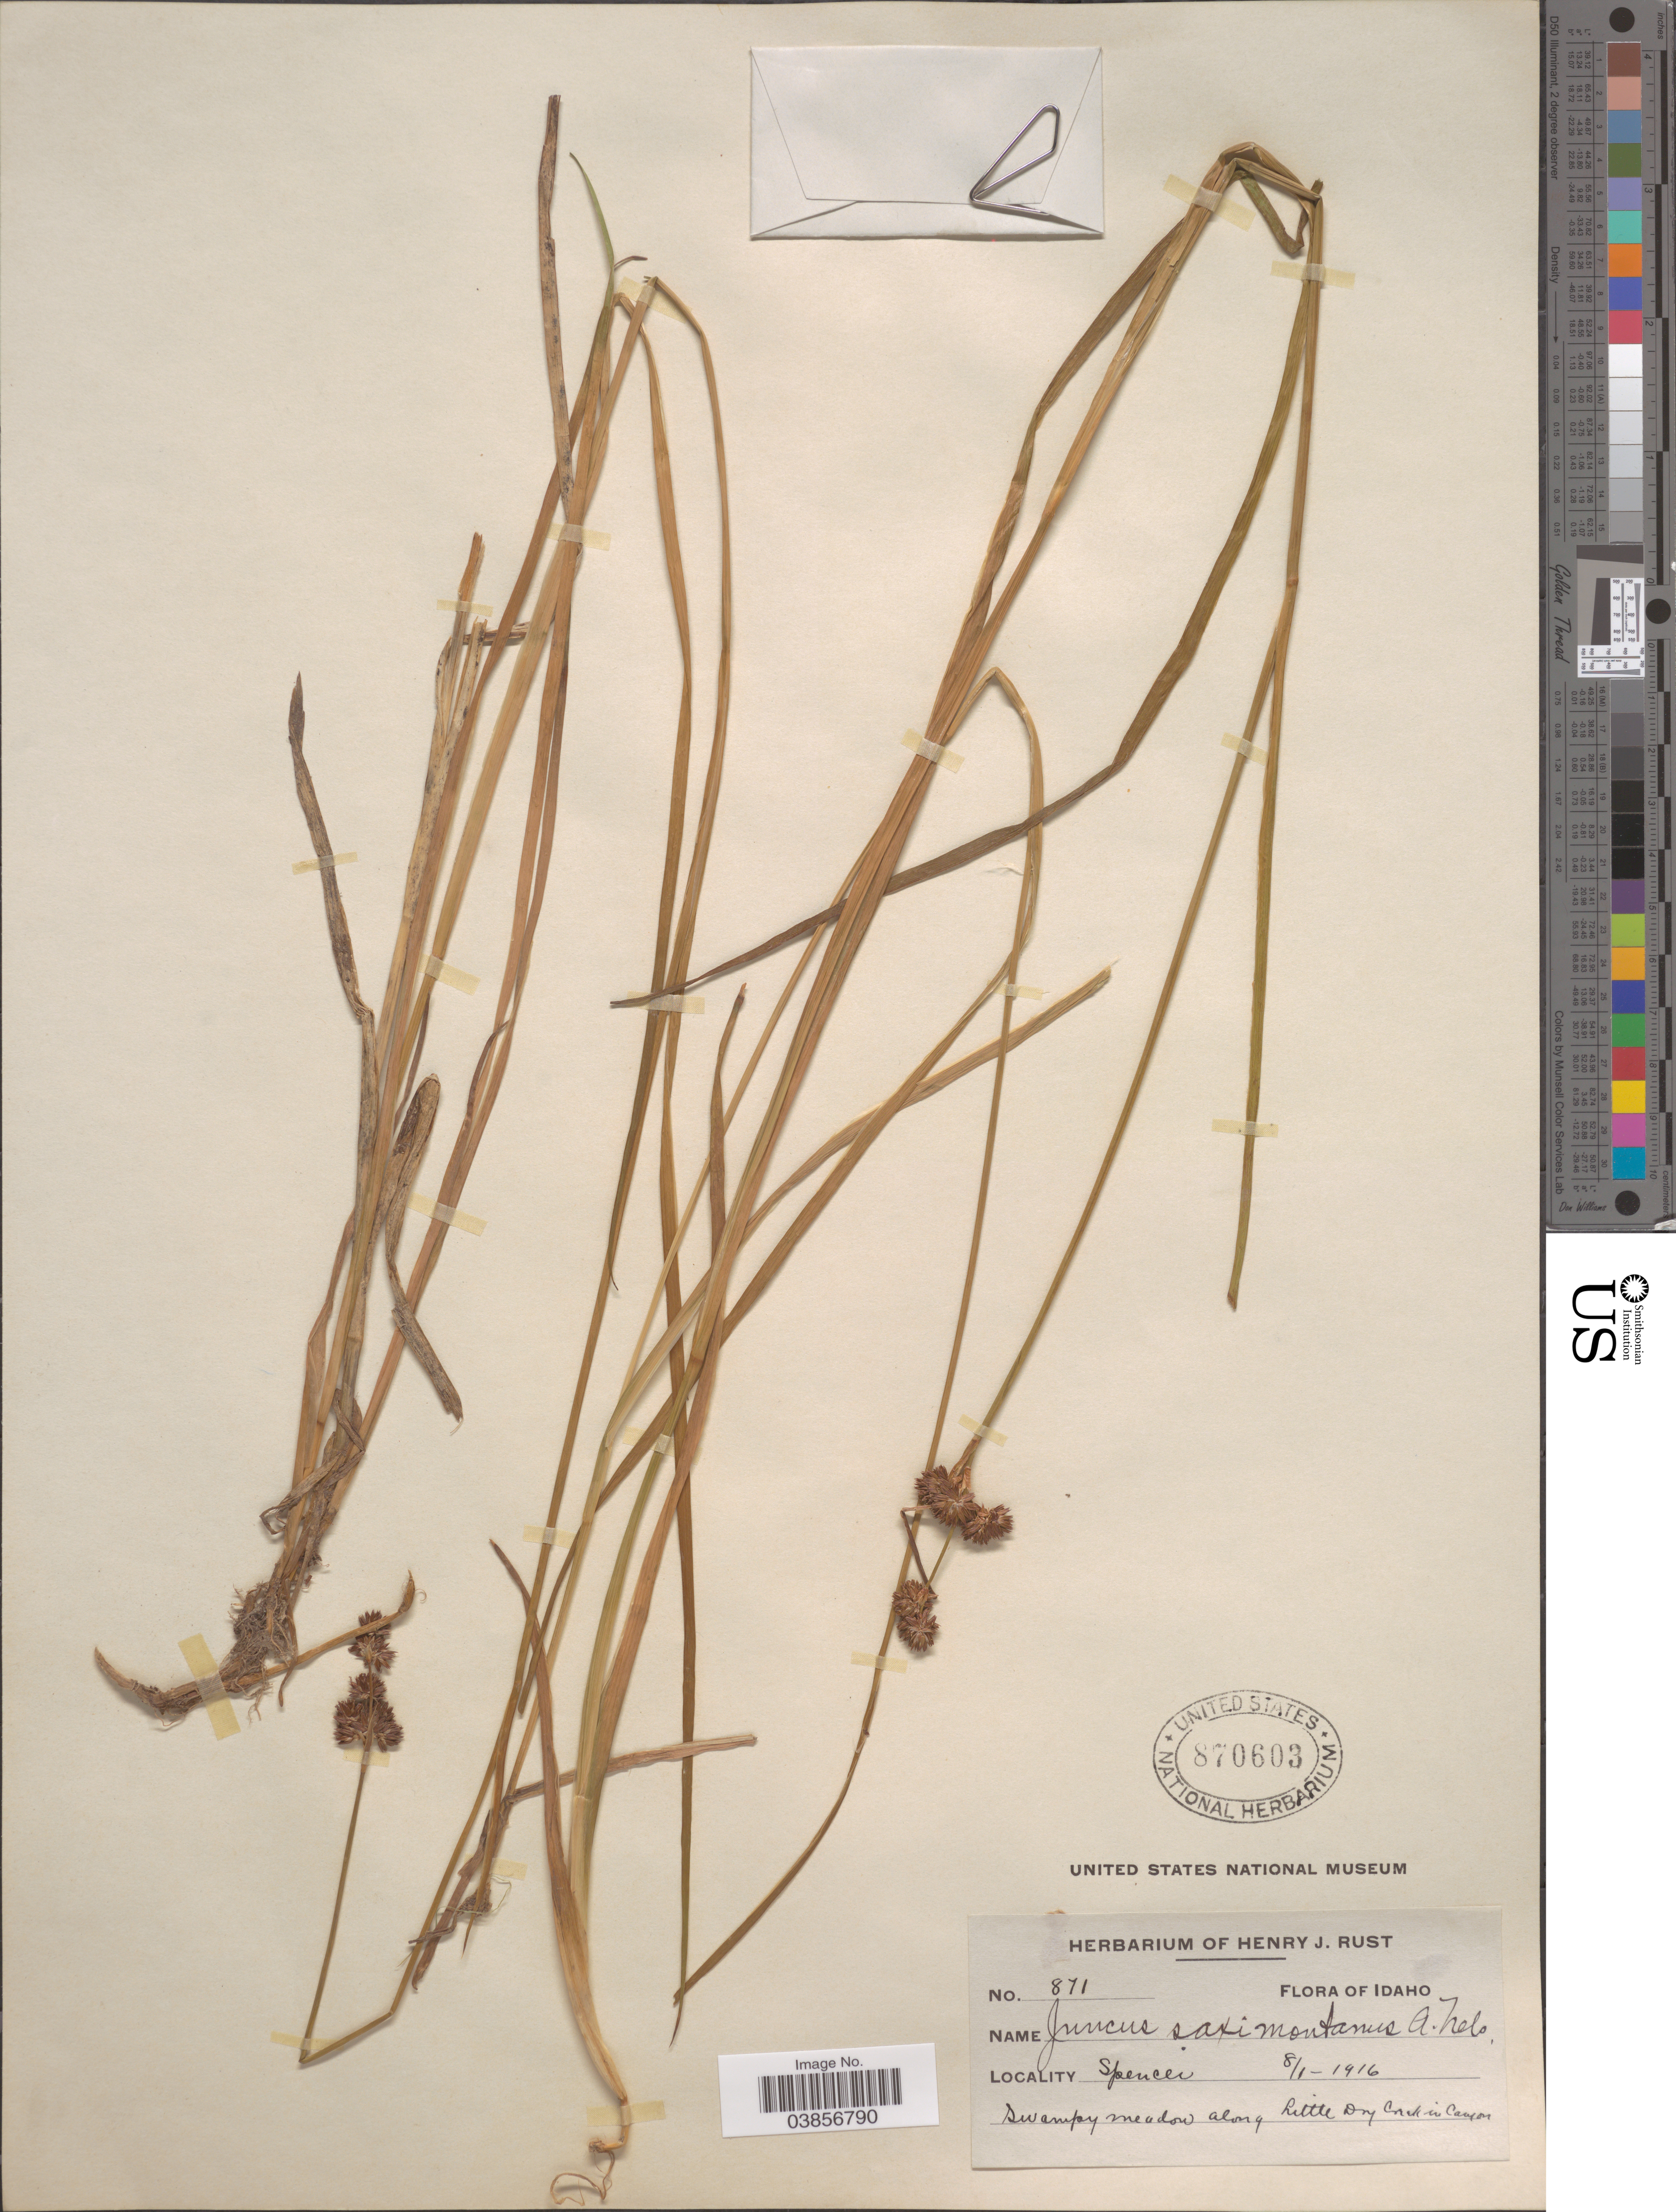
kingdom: Plantae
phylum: Tracheophyta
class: Liliopsida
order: Poales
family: Juncaceae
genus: Juncus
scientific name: Juncus saximontanus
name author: A. Nelson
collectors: ex herb. Henry J. Rust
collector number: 871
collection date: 1916-08-01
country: United States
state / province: Idaho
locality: Spencer. Along Little Dry Creek in Canyon.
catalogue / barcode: US 870603